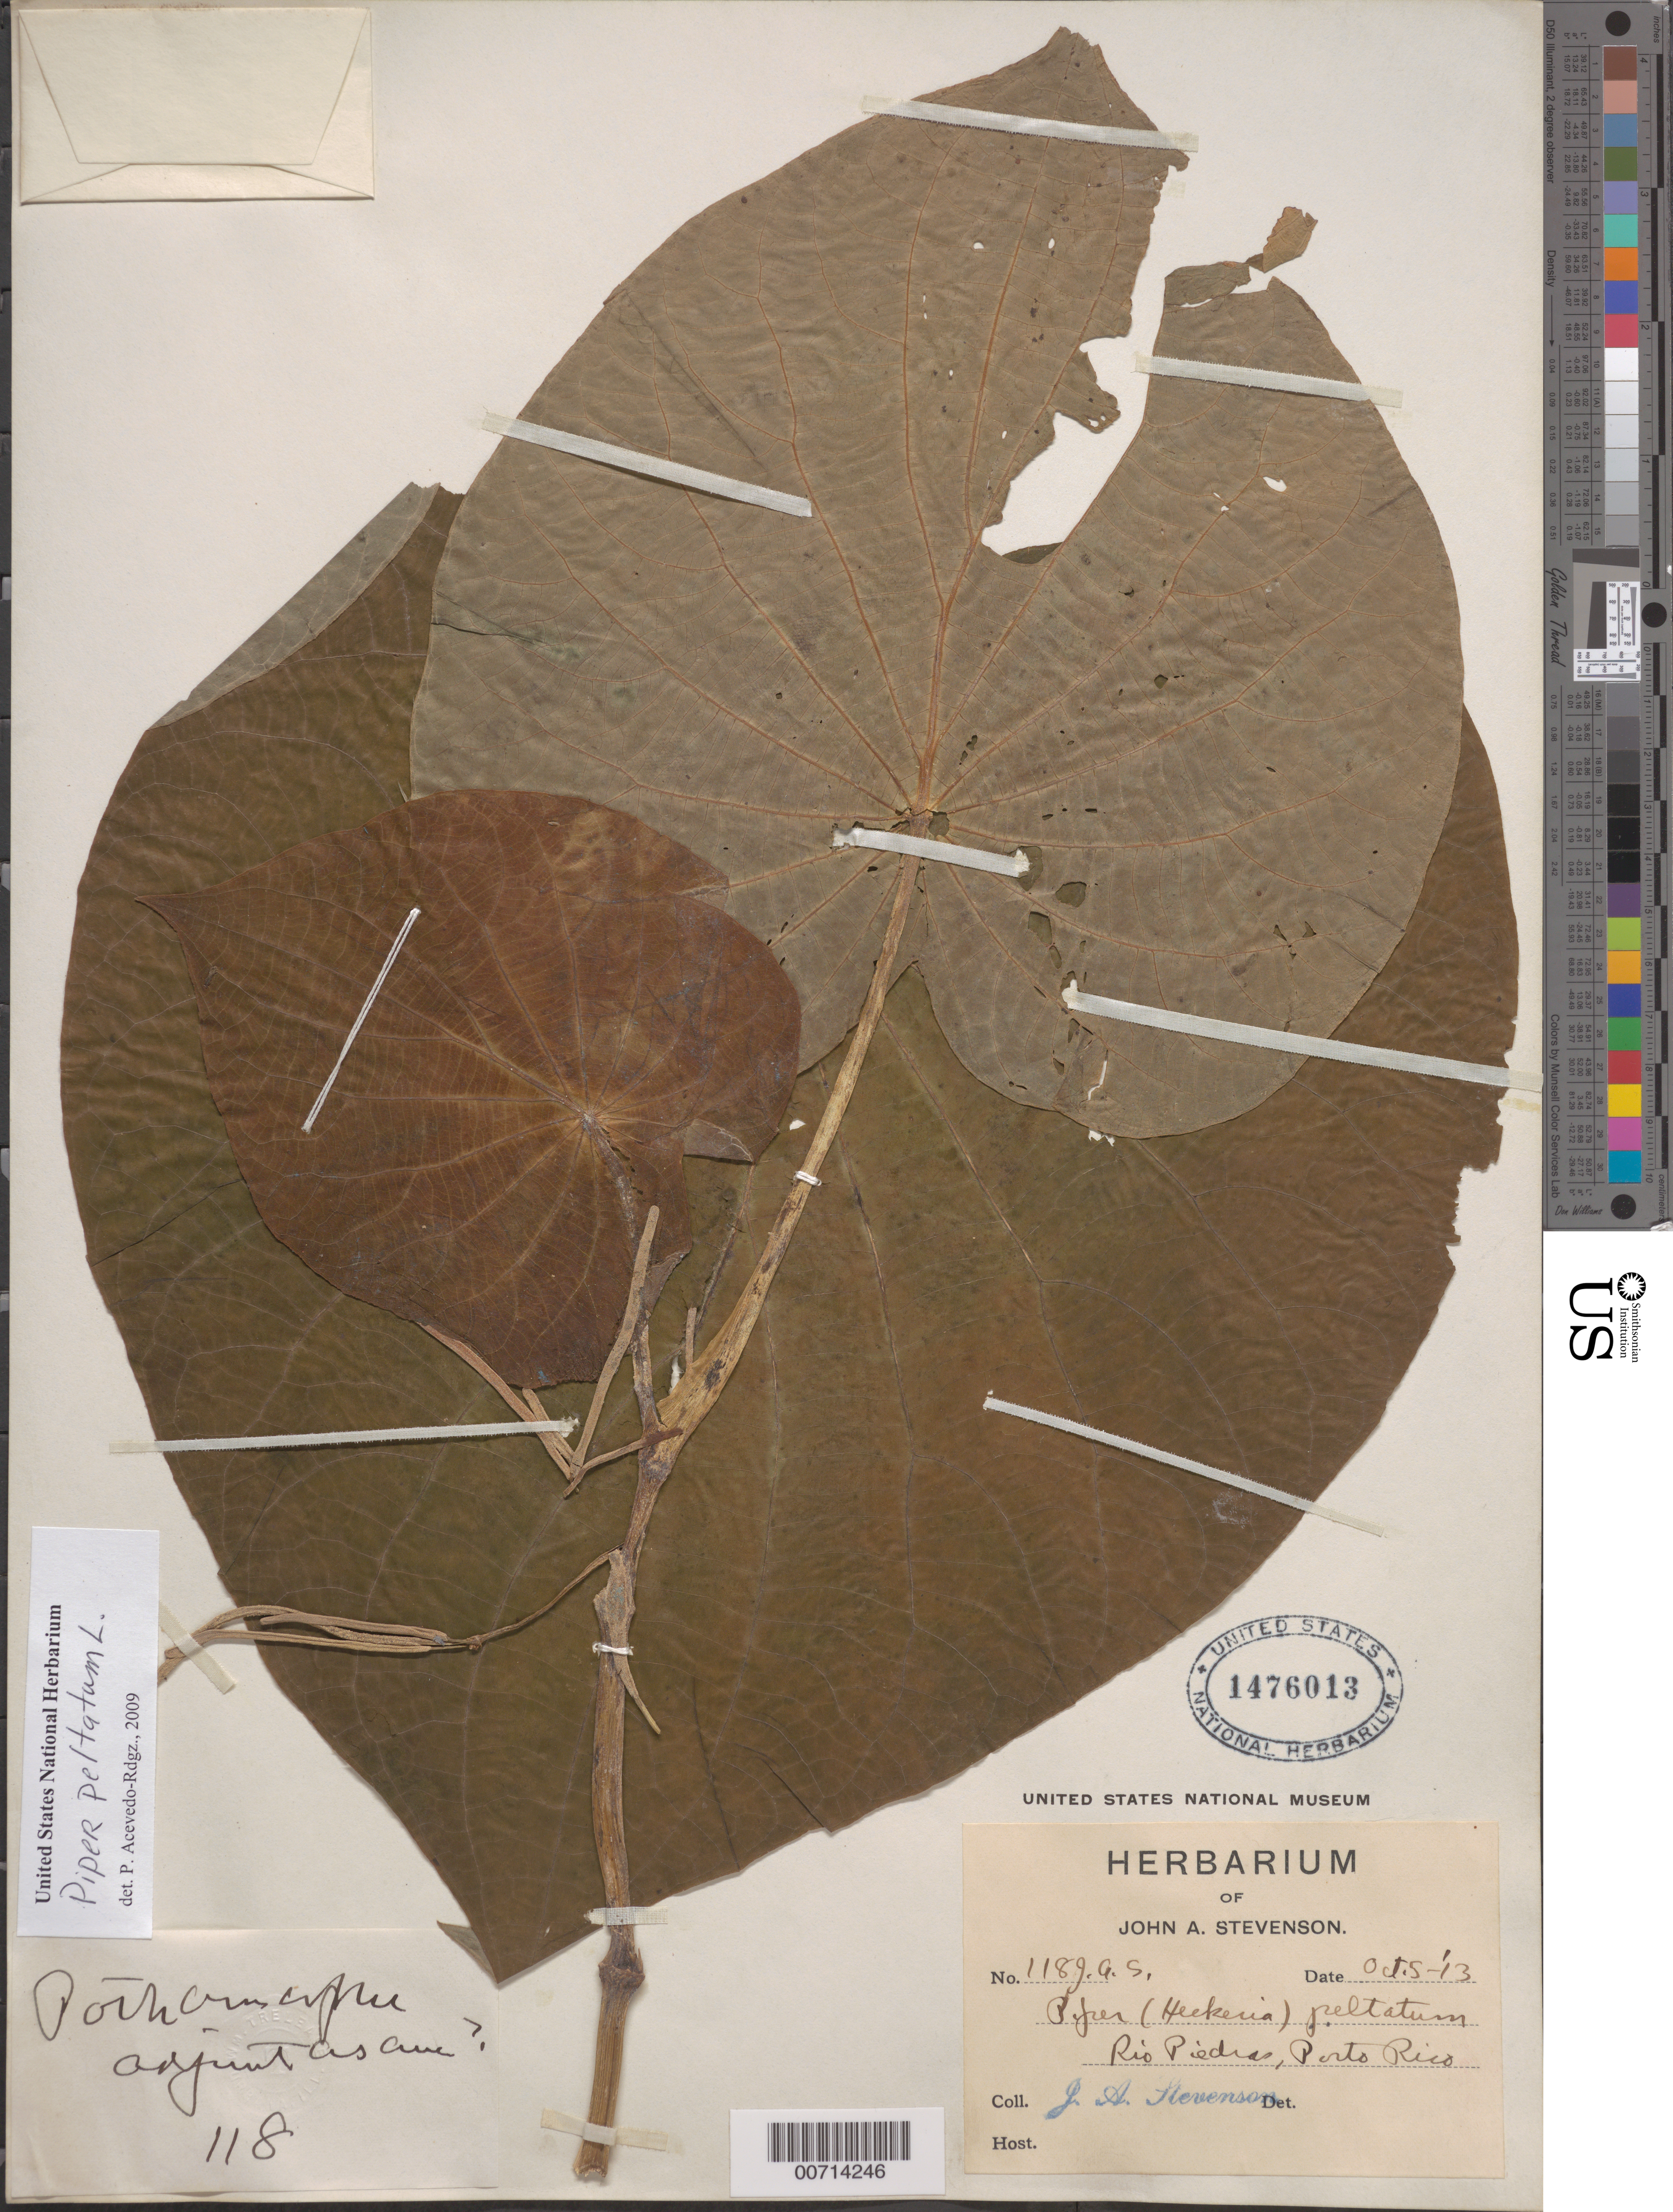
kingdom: Plantae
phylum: Tracheophyta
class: Magnoliopsida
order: Piperales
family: Piperaceae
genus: Piper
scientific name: Piper peltatum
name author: L.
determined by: Acevedo-Rodríguez, P., (BOT), Smithsonian Institution - National Museum of Natural History (UNITED STATES)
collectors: J. Stevenson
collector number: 118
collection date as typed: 05 Oct 1913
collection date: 1913-10-05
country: Puerto Rico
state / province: San Juan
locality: Rio Piedras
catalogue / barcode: US 1476013